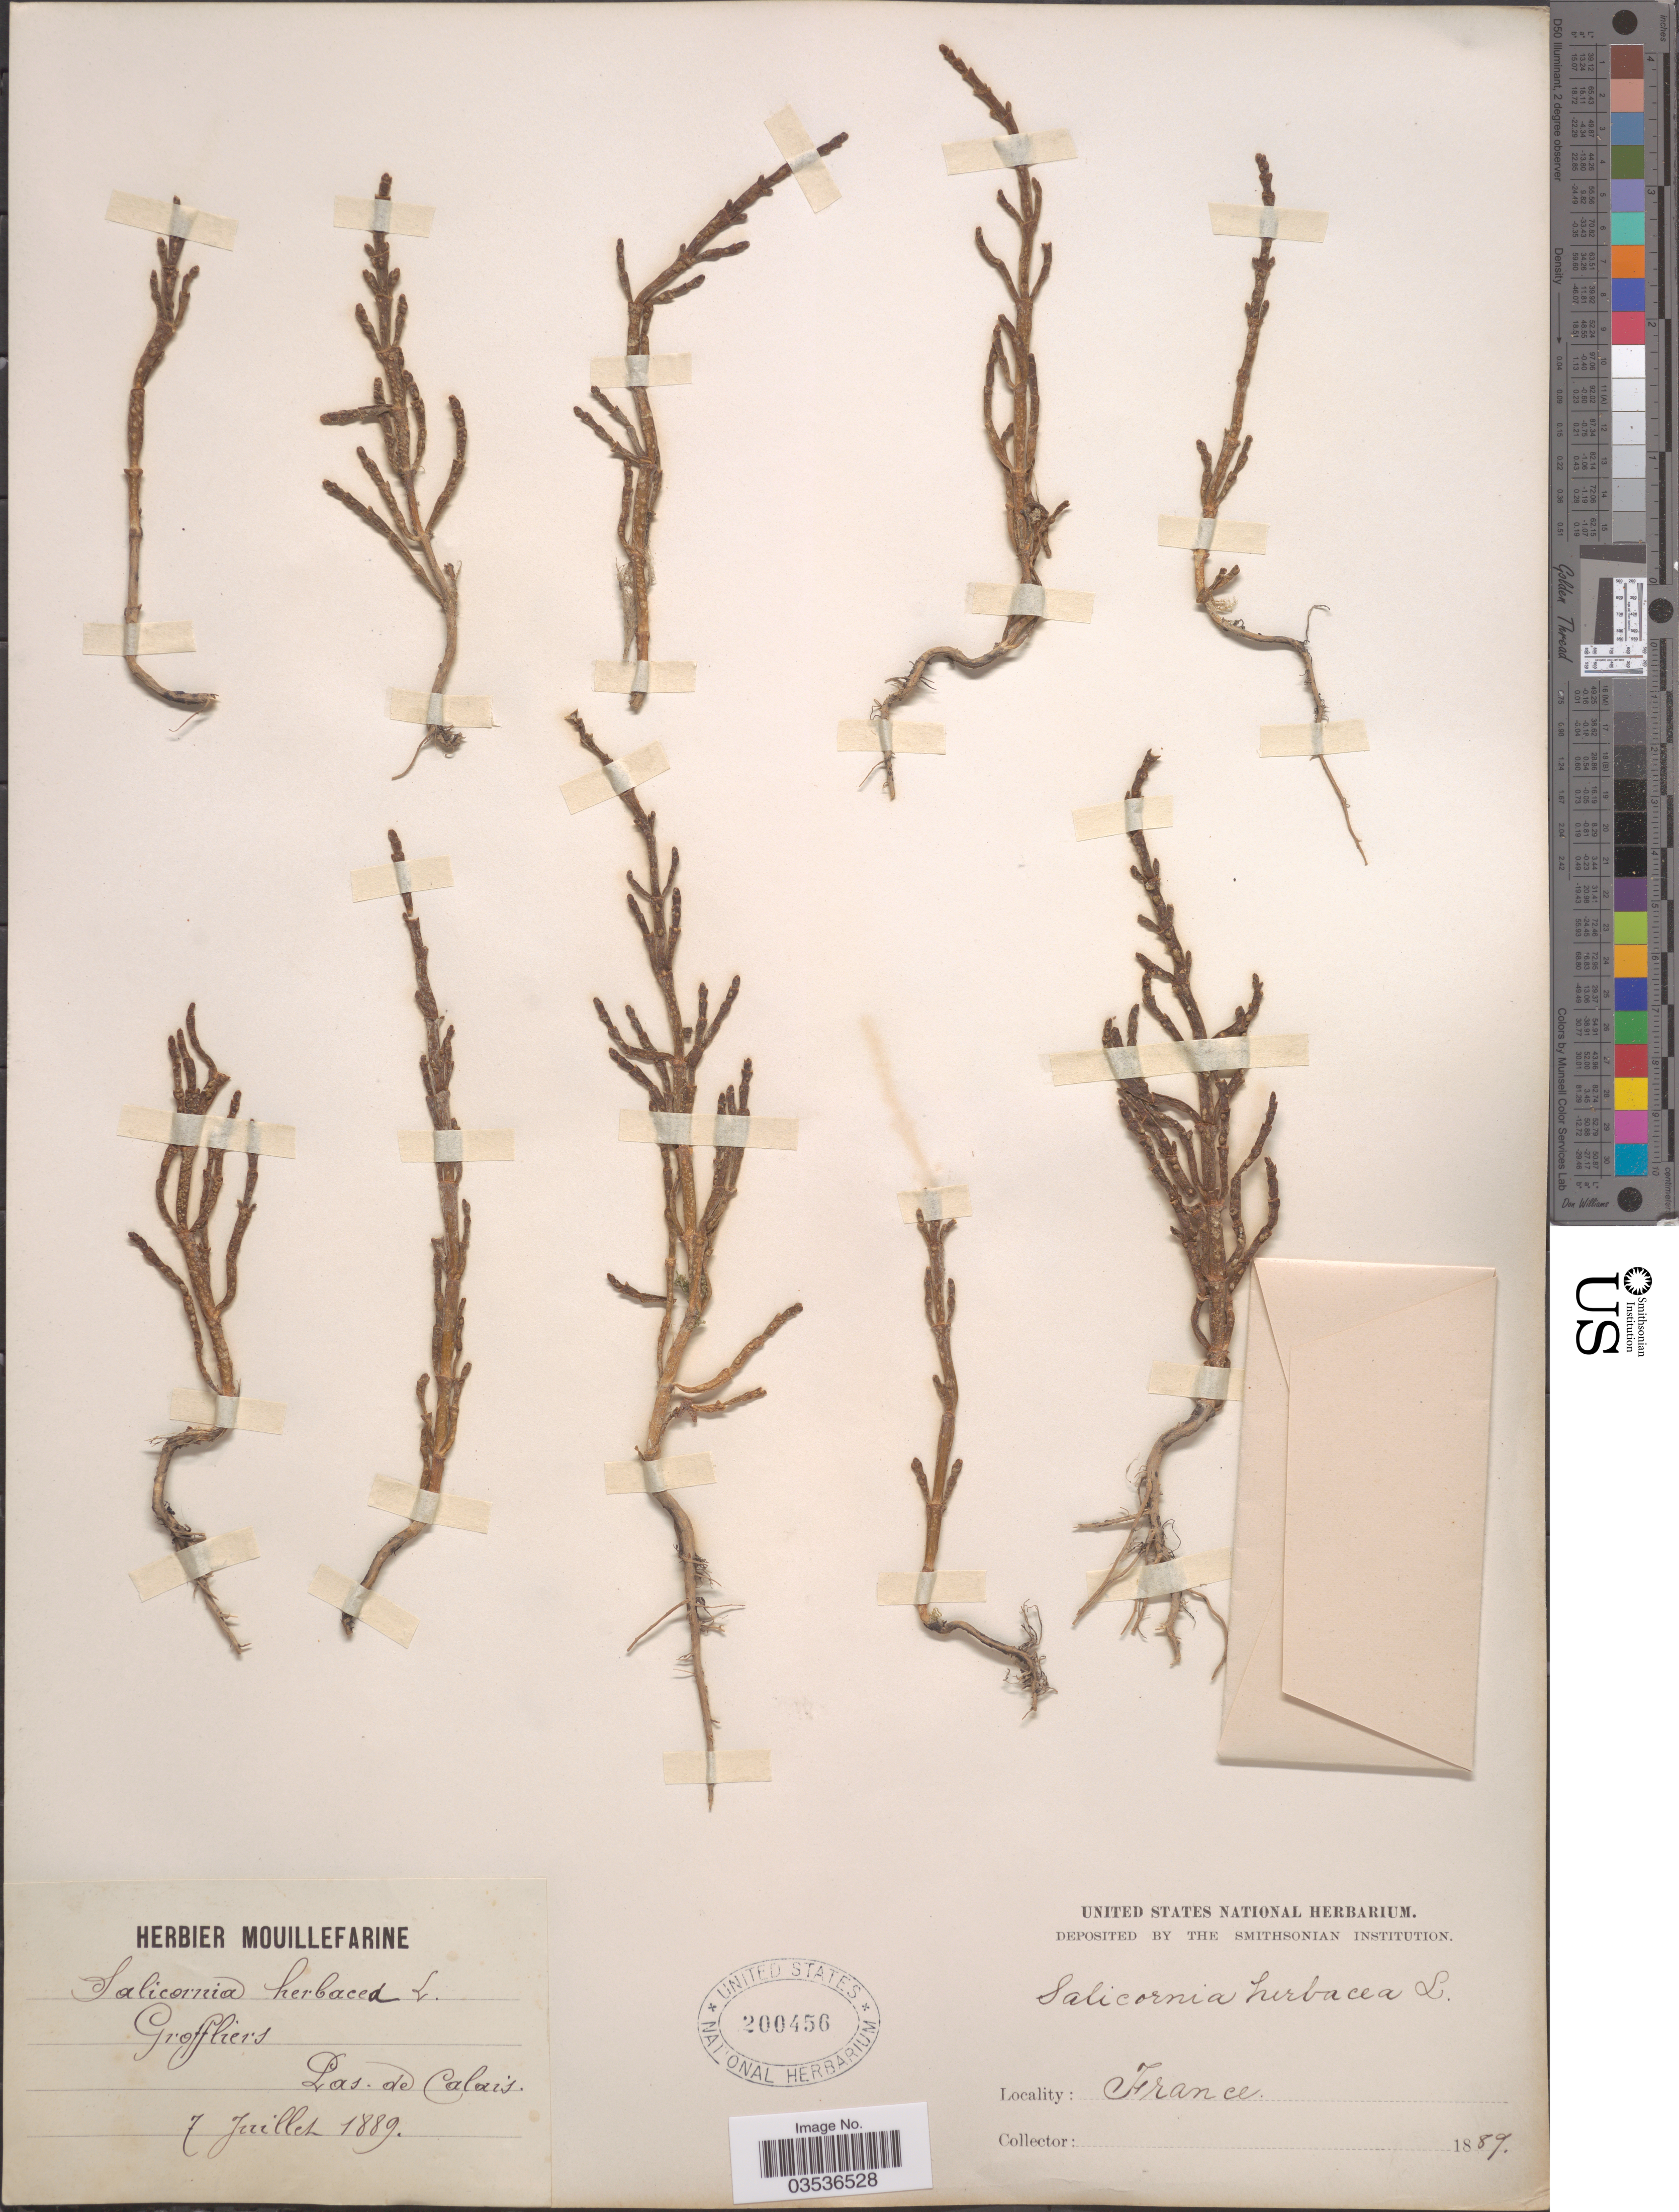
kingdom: Plantae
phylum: Tracheophyta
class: Magnoliopsida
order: Caryophyllales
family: Amaranthaceae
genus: Salicornia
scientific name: Salicornia herbacea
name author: L.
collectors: ex herb. Mouillefarine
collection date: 1889-07-07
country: France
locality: Groffiers. Las de Calais.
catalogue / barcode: US 200456